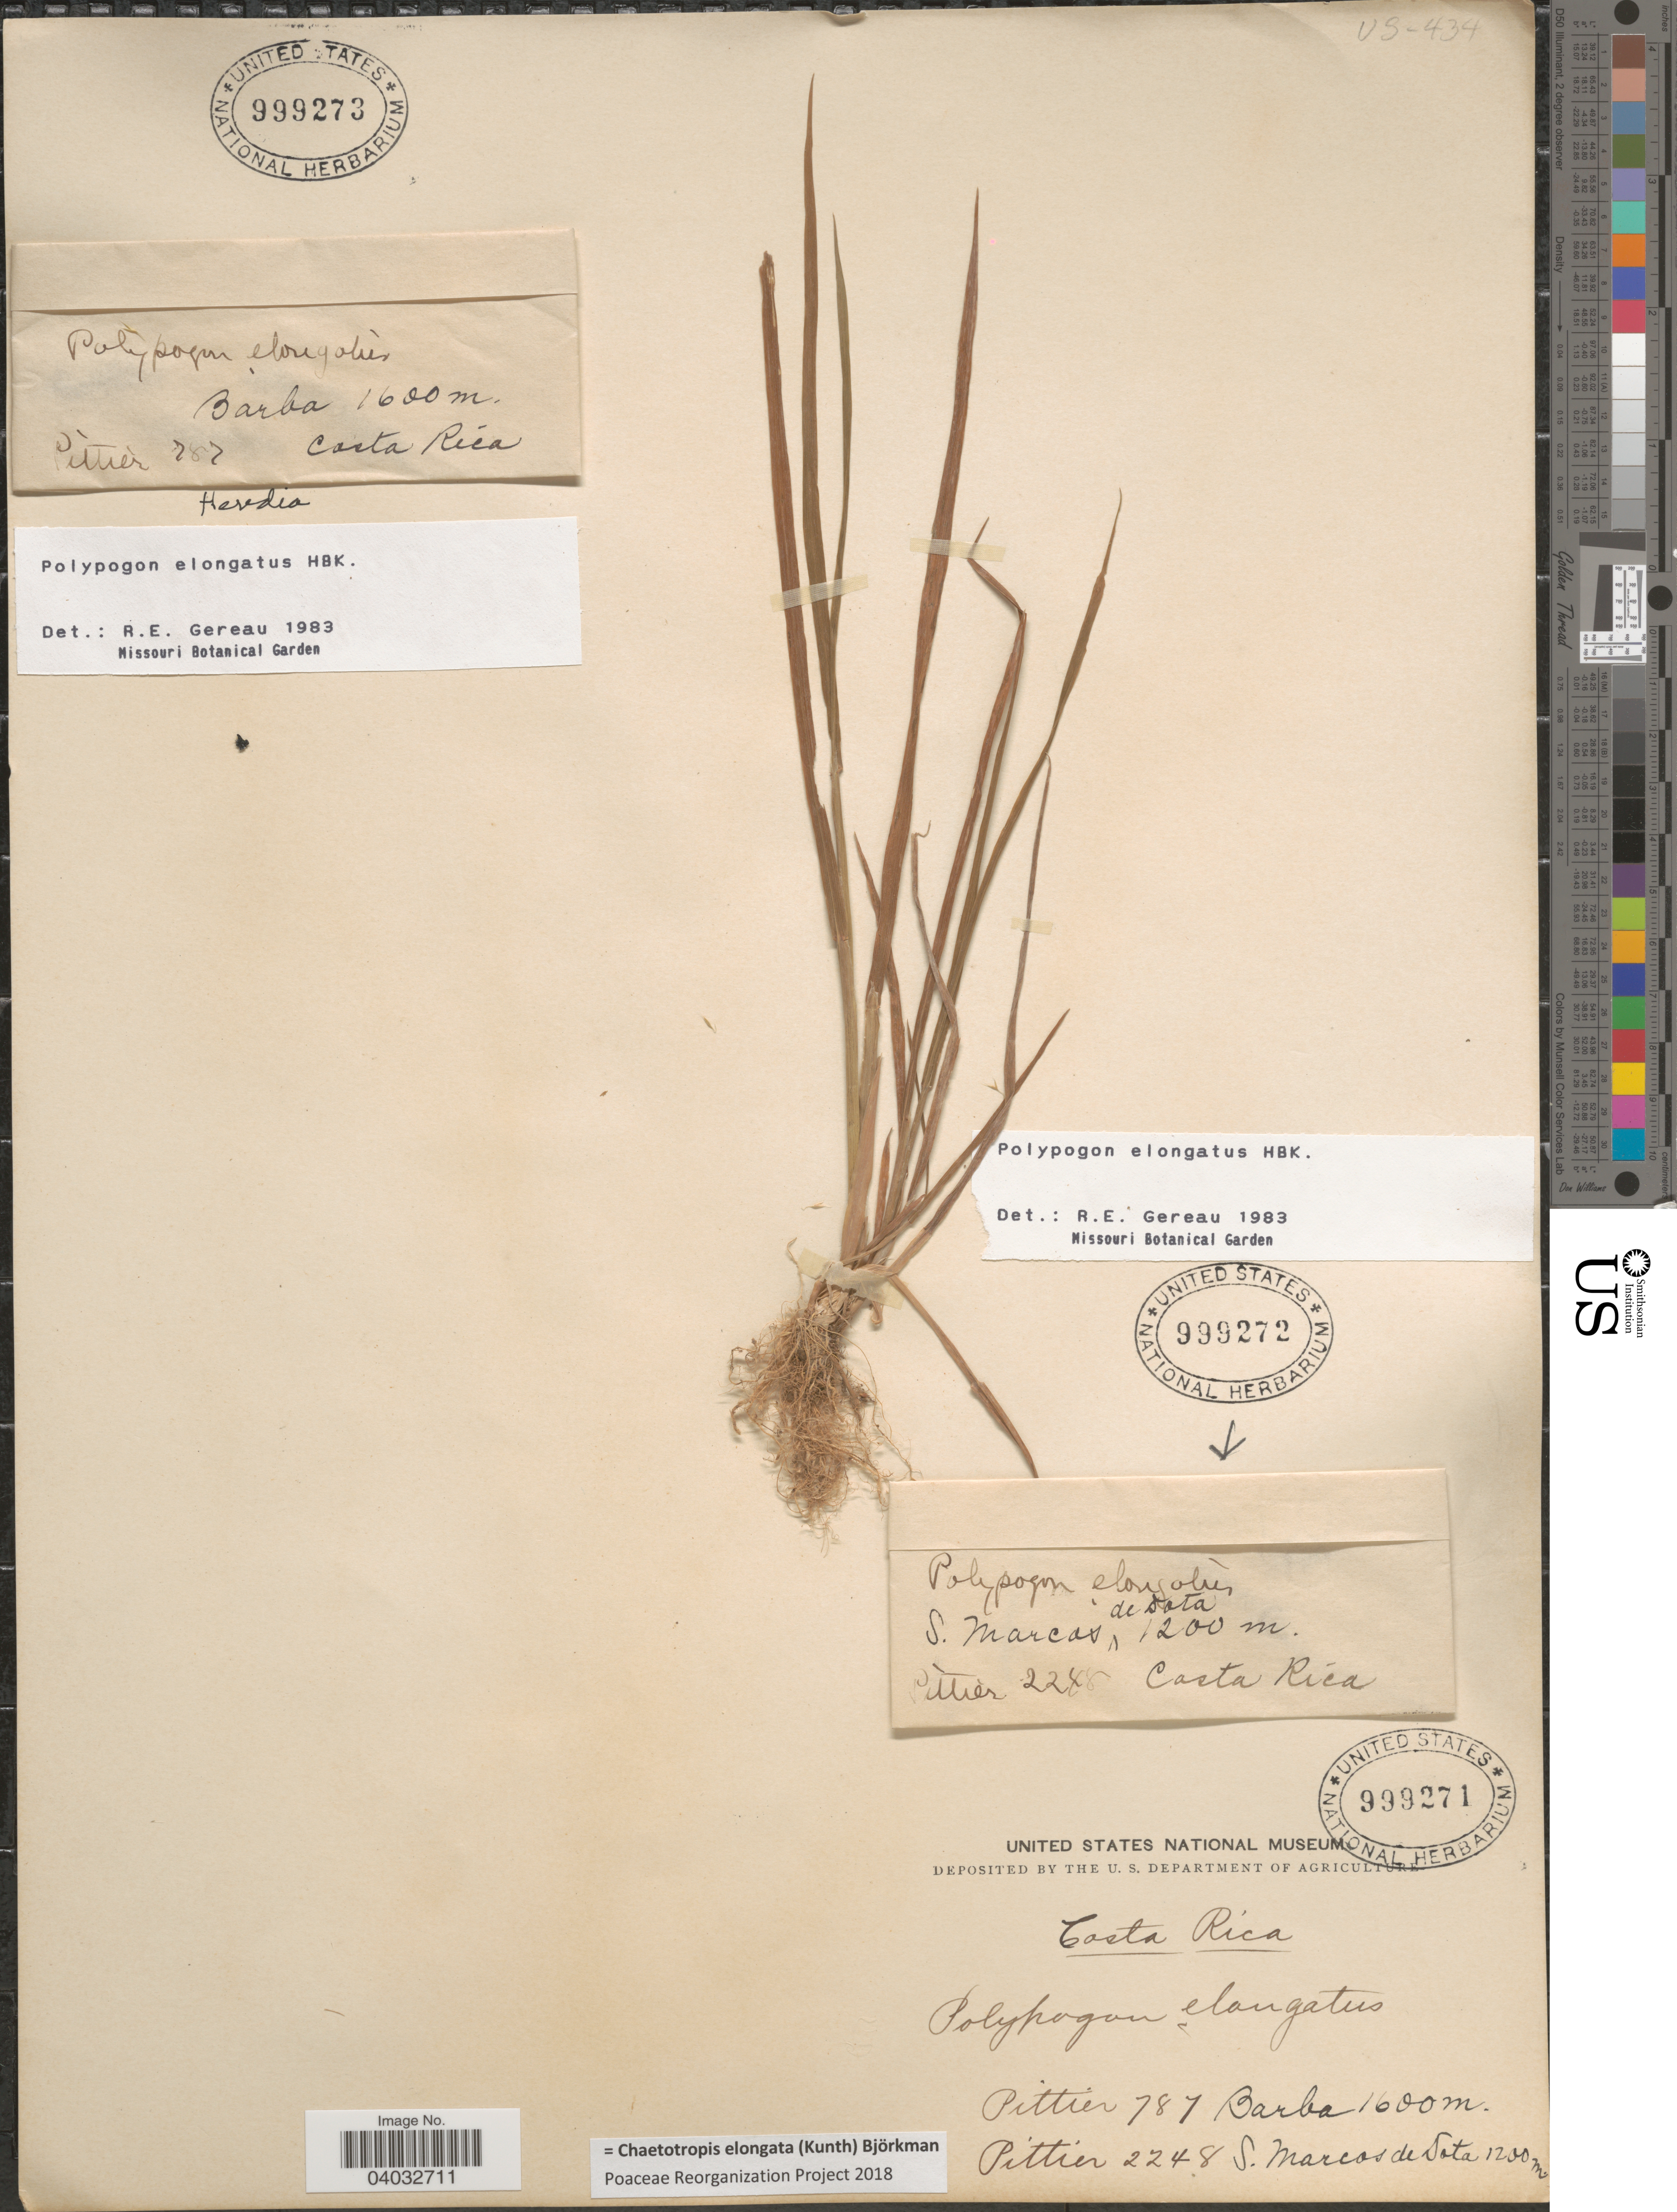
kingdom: Plantae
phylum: Tracheophyta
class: Liliopsida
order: Poales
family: Poaceae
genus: Chaetotropis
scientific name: Chaetotropis elongata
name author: (Kunth) Björkman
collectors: Pittier, -- & Pittier, --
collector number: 787/2248?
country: Costa Rica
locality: Barba. S. Marcos de Dota. [unsure placement]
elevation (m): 1200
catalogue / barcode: US 999271-3